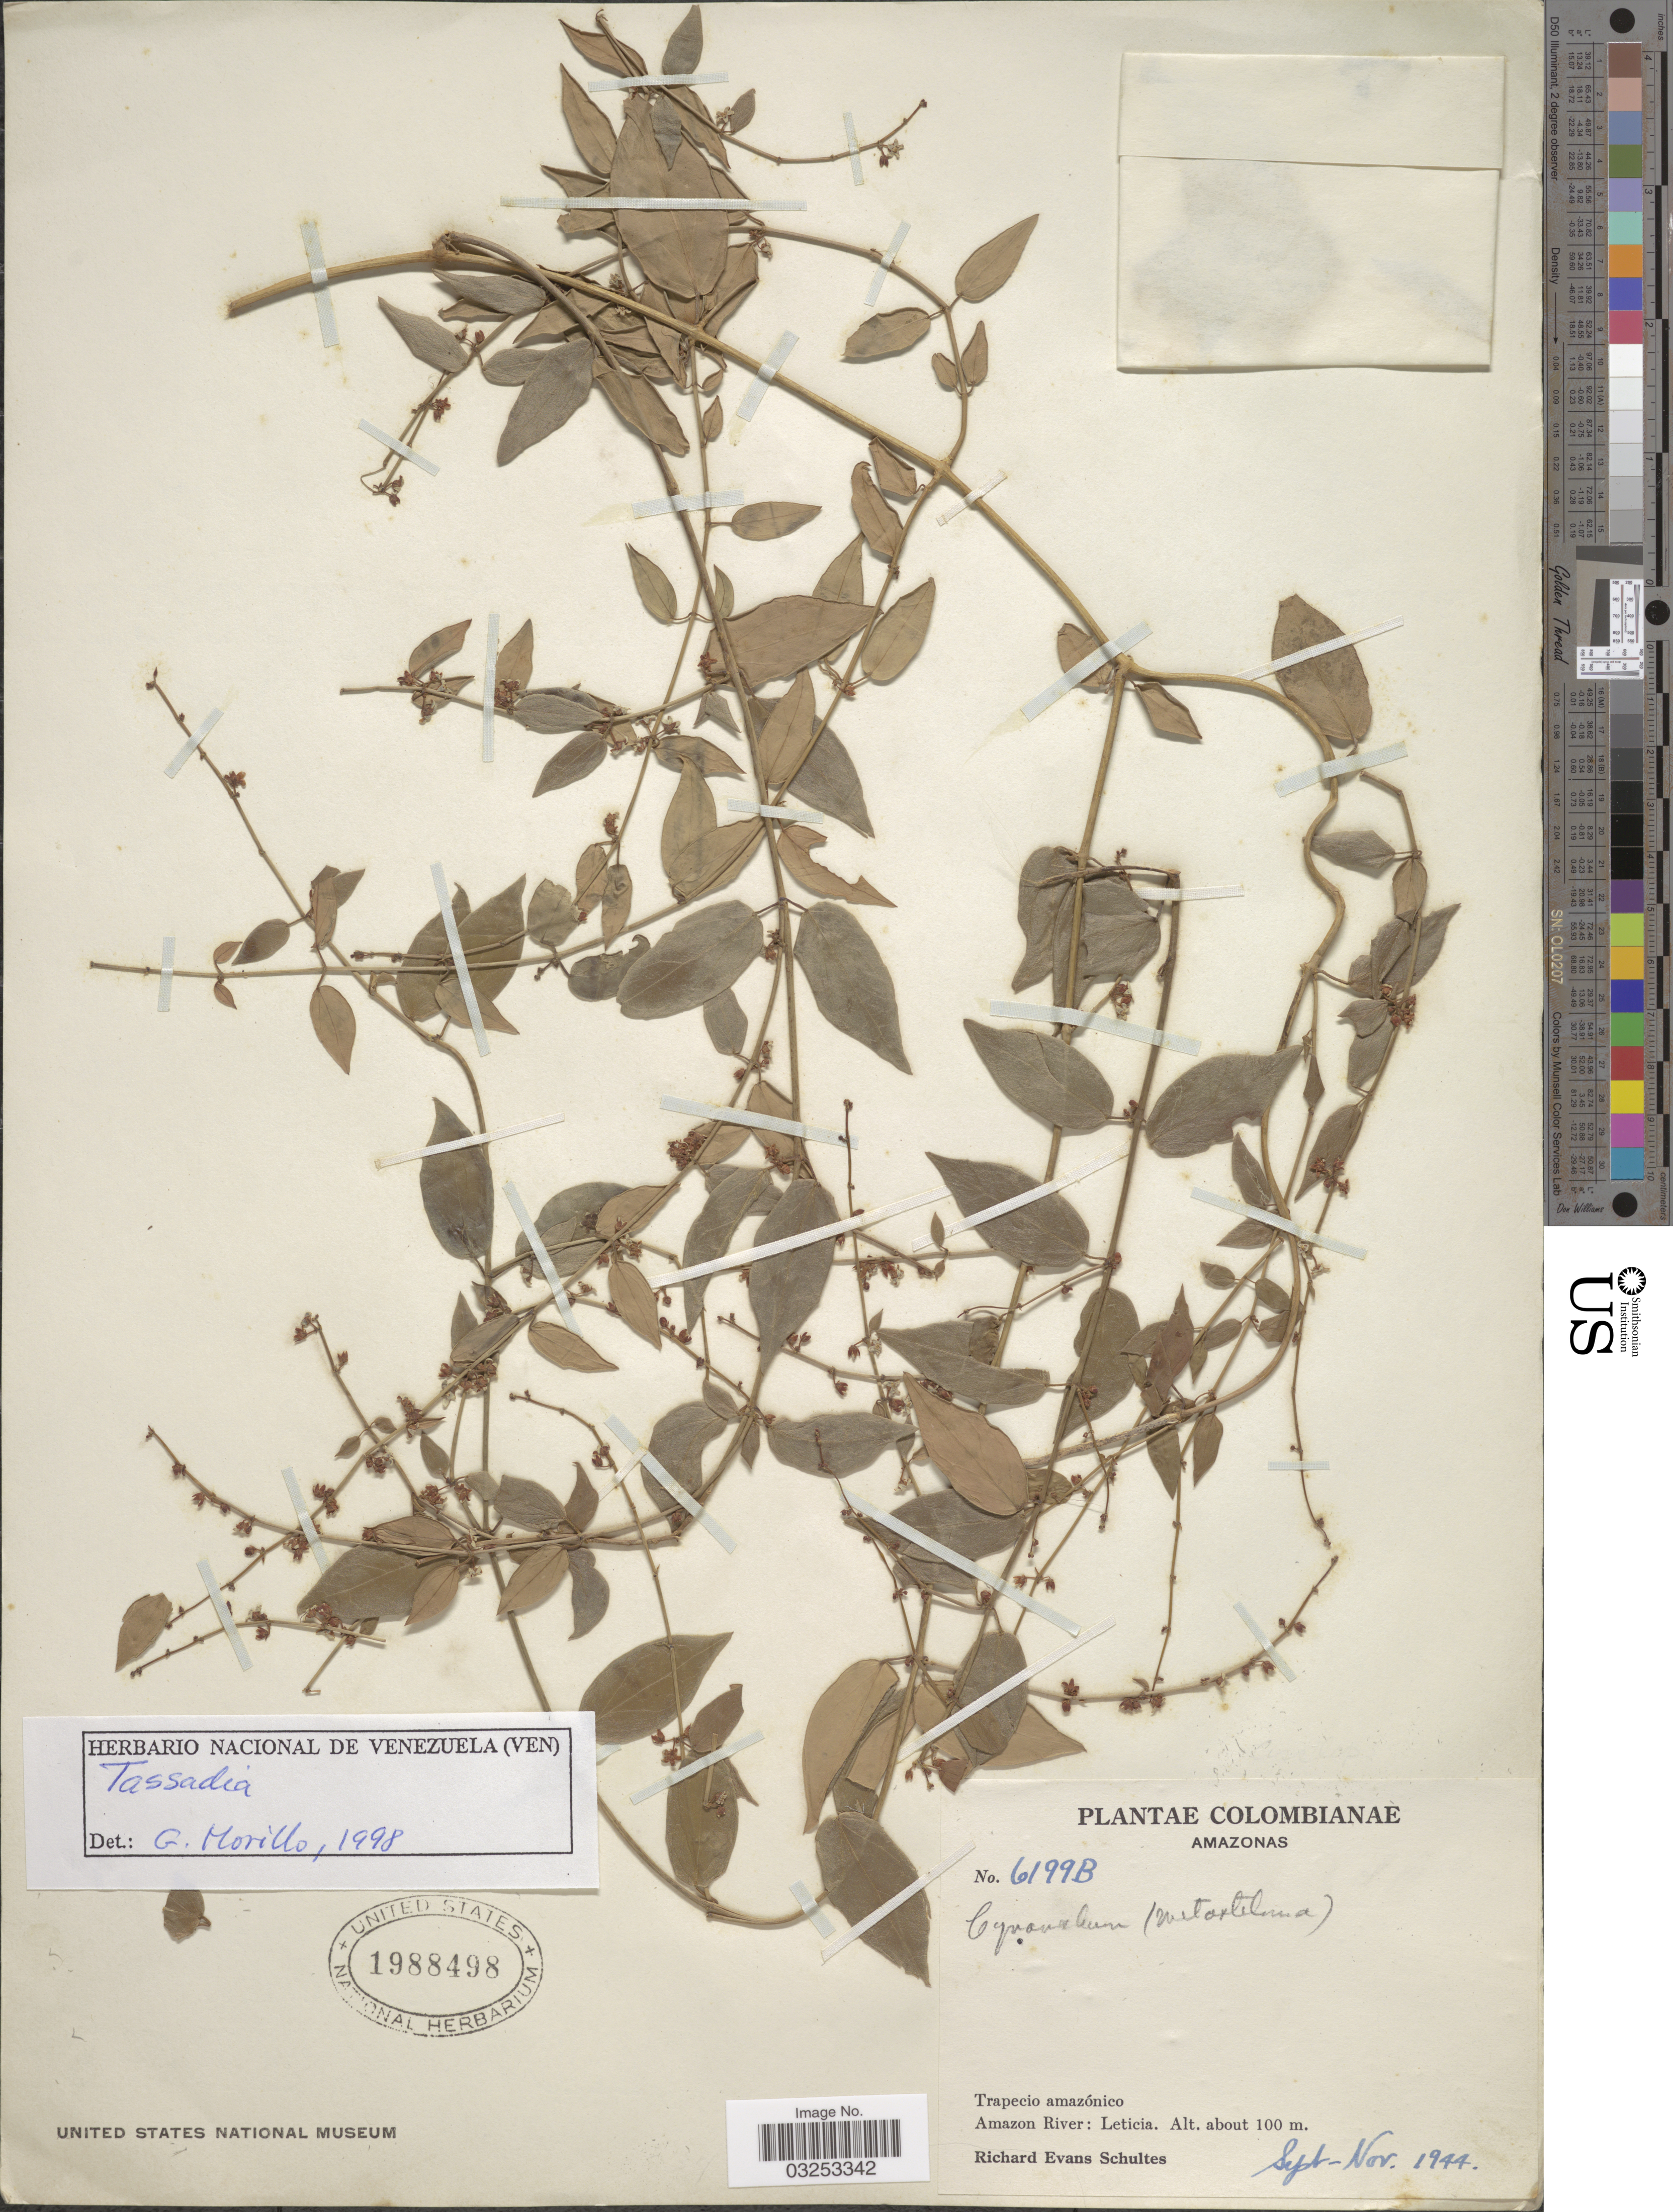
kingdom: Plantae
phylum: Tracheophyta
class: Magnoliopsida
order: Gentianales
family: Apocynaceae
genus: Tassadia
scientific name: Tassadia aristata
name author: (Benth. ex E. Fourn.) Fontella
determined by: Liede-Schumann, Sigrid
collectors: R. E. Schultes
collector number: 6199B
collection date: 1944-09/1944-11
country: Colombia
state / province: Amazônas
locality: Trapecio amazónico. Amazon River: Leticia.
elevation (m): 100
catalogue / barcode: US 1988498